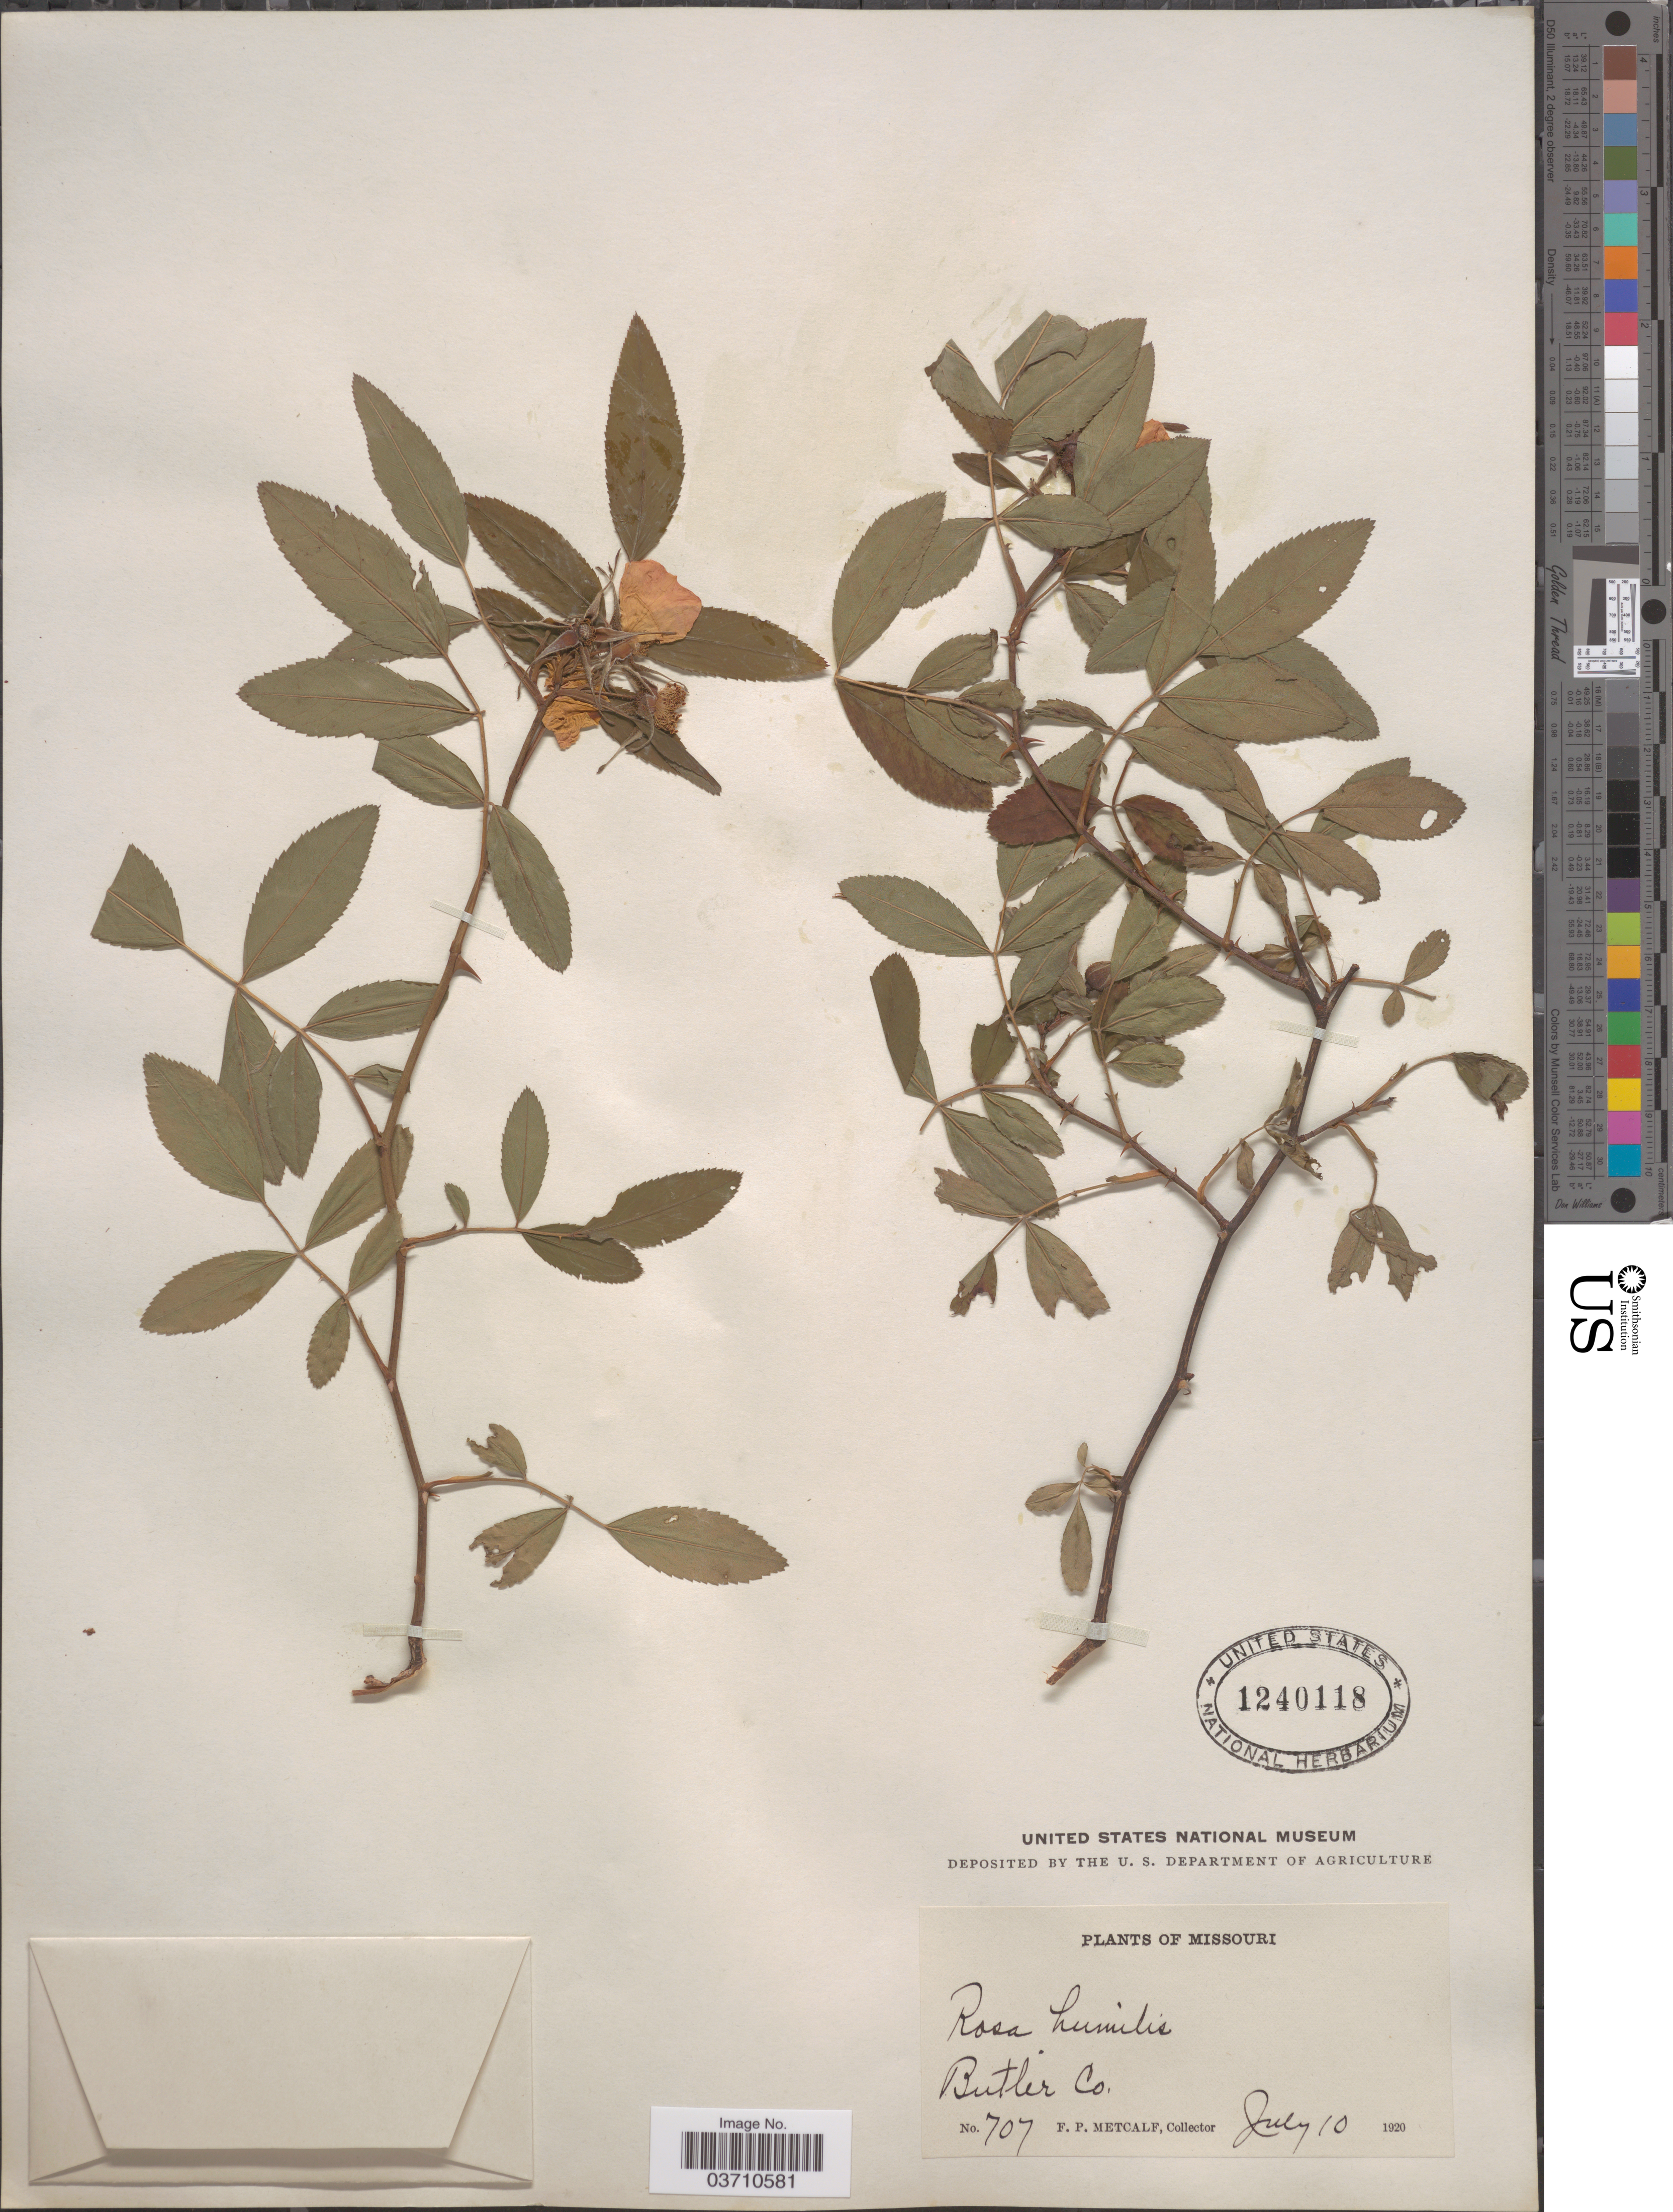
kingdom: Plantae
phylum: Tracheophyta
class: Magnoliopsida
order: Rosales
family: Rosaceae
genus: Rosa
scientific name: Rosa humilis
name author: Marshall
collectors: F. Metcalf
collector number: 707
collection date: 1920-07-10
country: United States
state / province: Missouri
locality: Butler Co.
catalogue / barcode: US 1240118